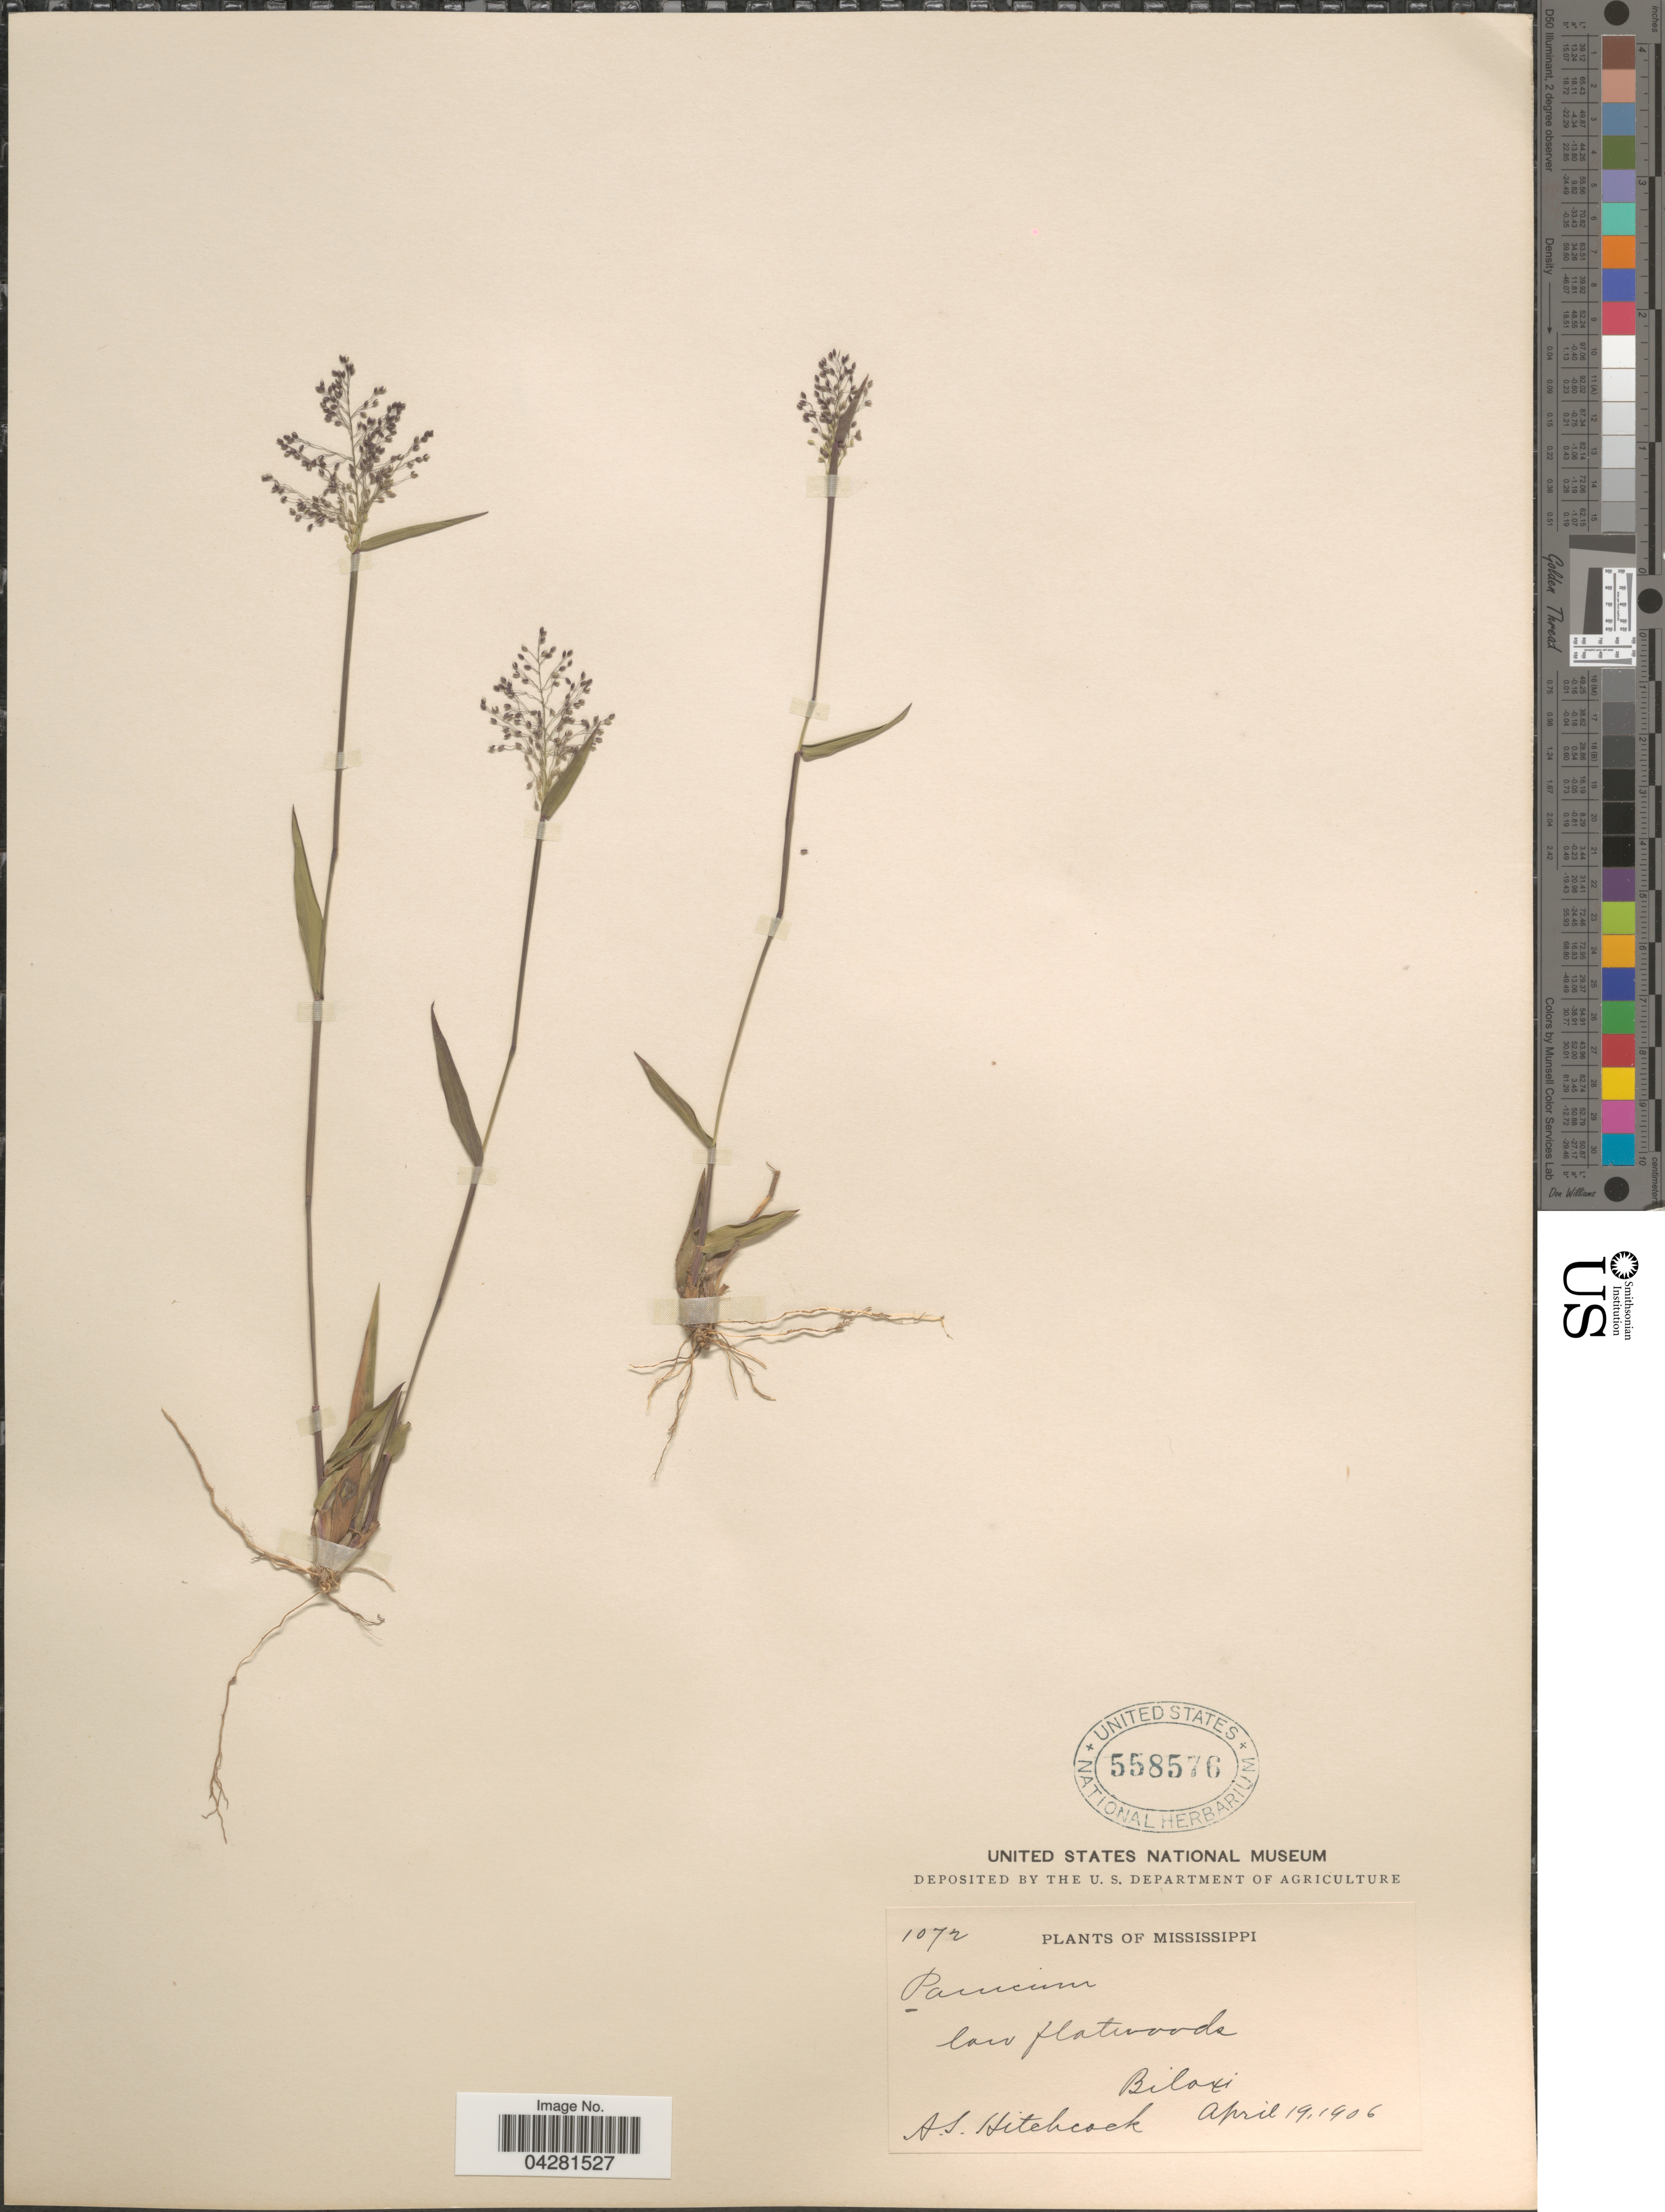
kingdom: Plantae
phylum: Tracheophyta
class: Liliopsida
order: Poales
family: Poaceae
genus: Dichanthelium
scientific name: Dichanthelium dichotomum var. unciphyllum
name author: (Trin.) Davidse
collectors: A. S. Hitchcock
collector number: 1072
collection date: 1906-04-19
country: United States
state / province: Mississippi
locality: Low flatwoods. Biloxi.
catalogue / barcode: US 558576